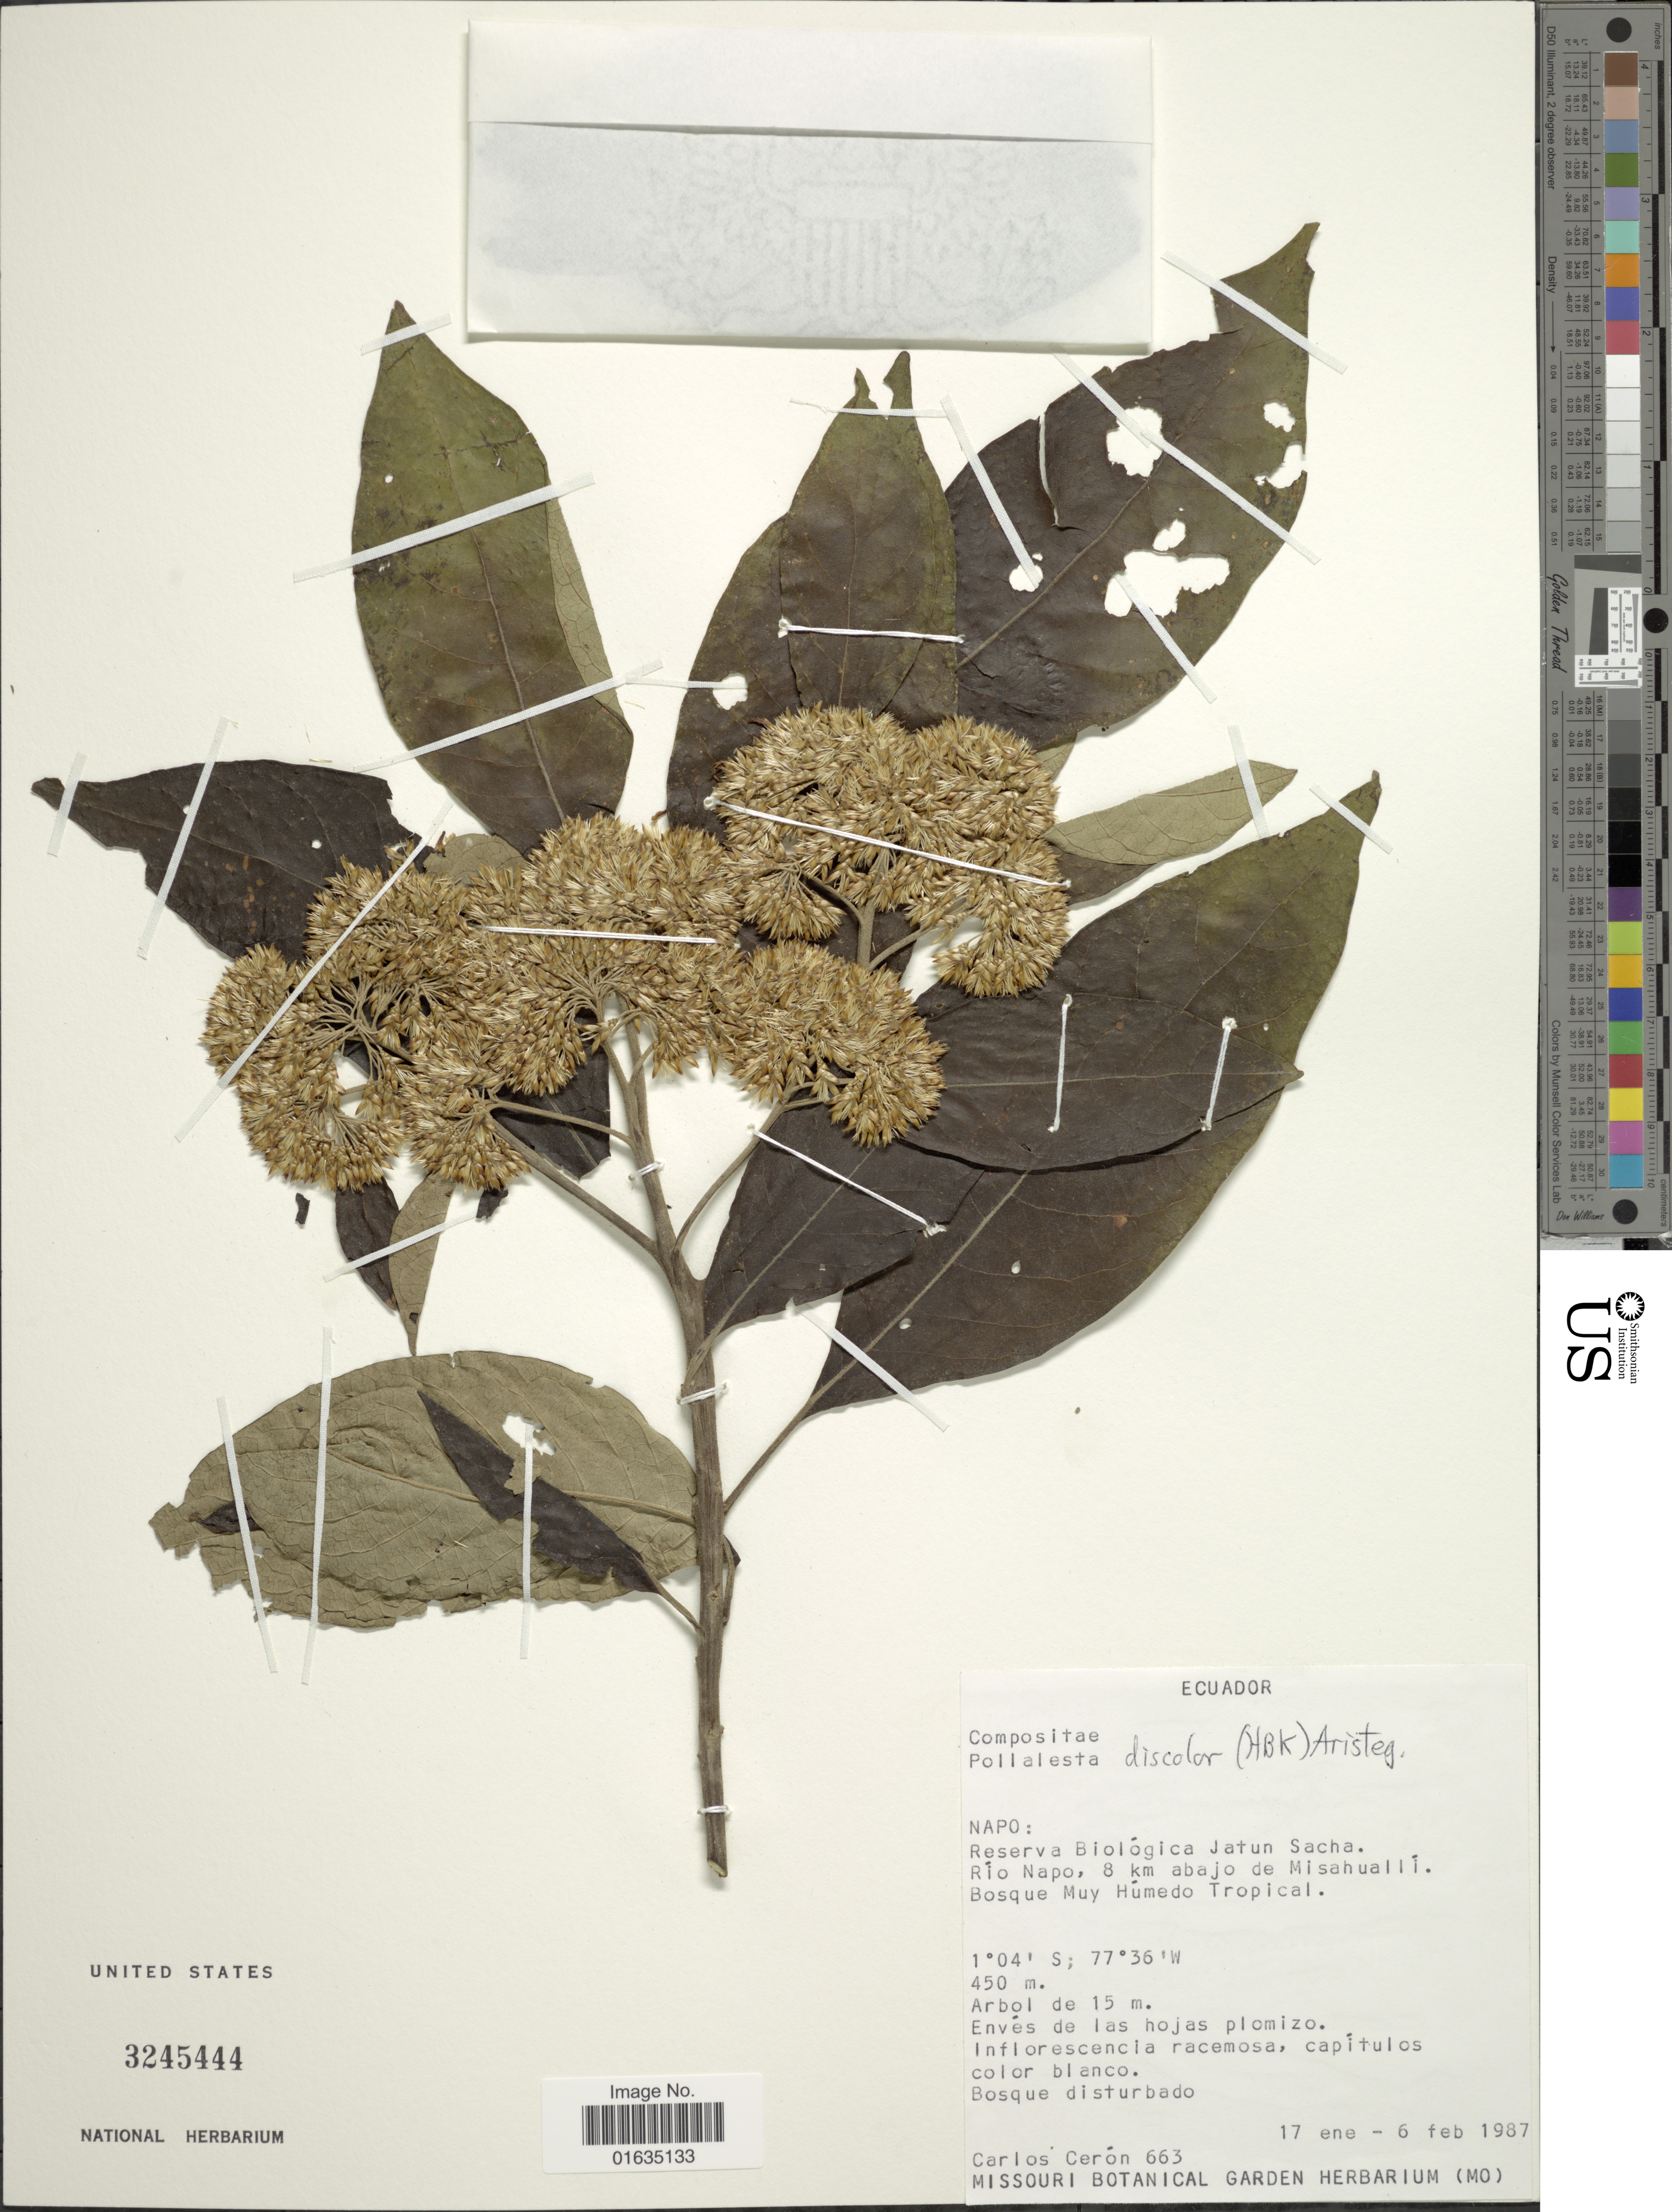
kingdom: Plantae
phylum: Tracheophyta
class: Magnoliopsida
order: Asterales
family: Asteraceae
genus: Pollalesta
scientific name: Pollalesta discolor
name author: (Kunth) Aristeg.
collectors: C. E. Cerón M.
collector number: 663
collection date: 1987-01-17/1987-02-06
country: Ecuador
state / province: Napo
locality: Reserva Biologica Jatun Sacha, Rio Napo, 8 km rio abajo de Misahualli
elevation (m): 450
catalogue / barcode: US 3245444